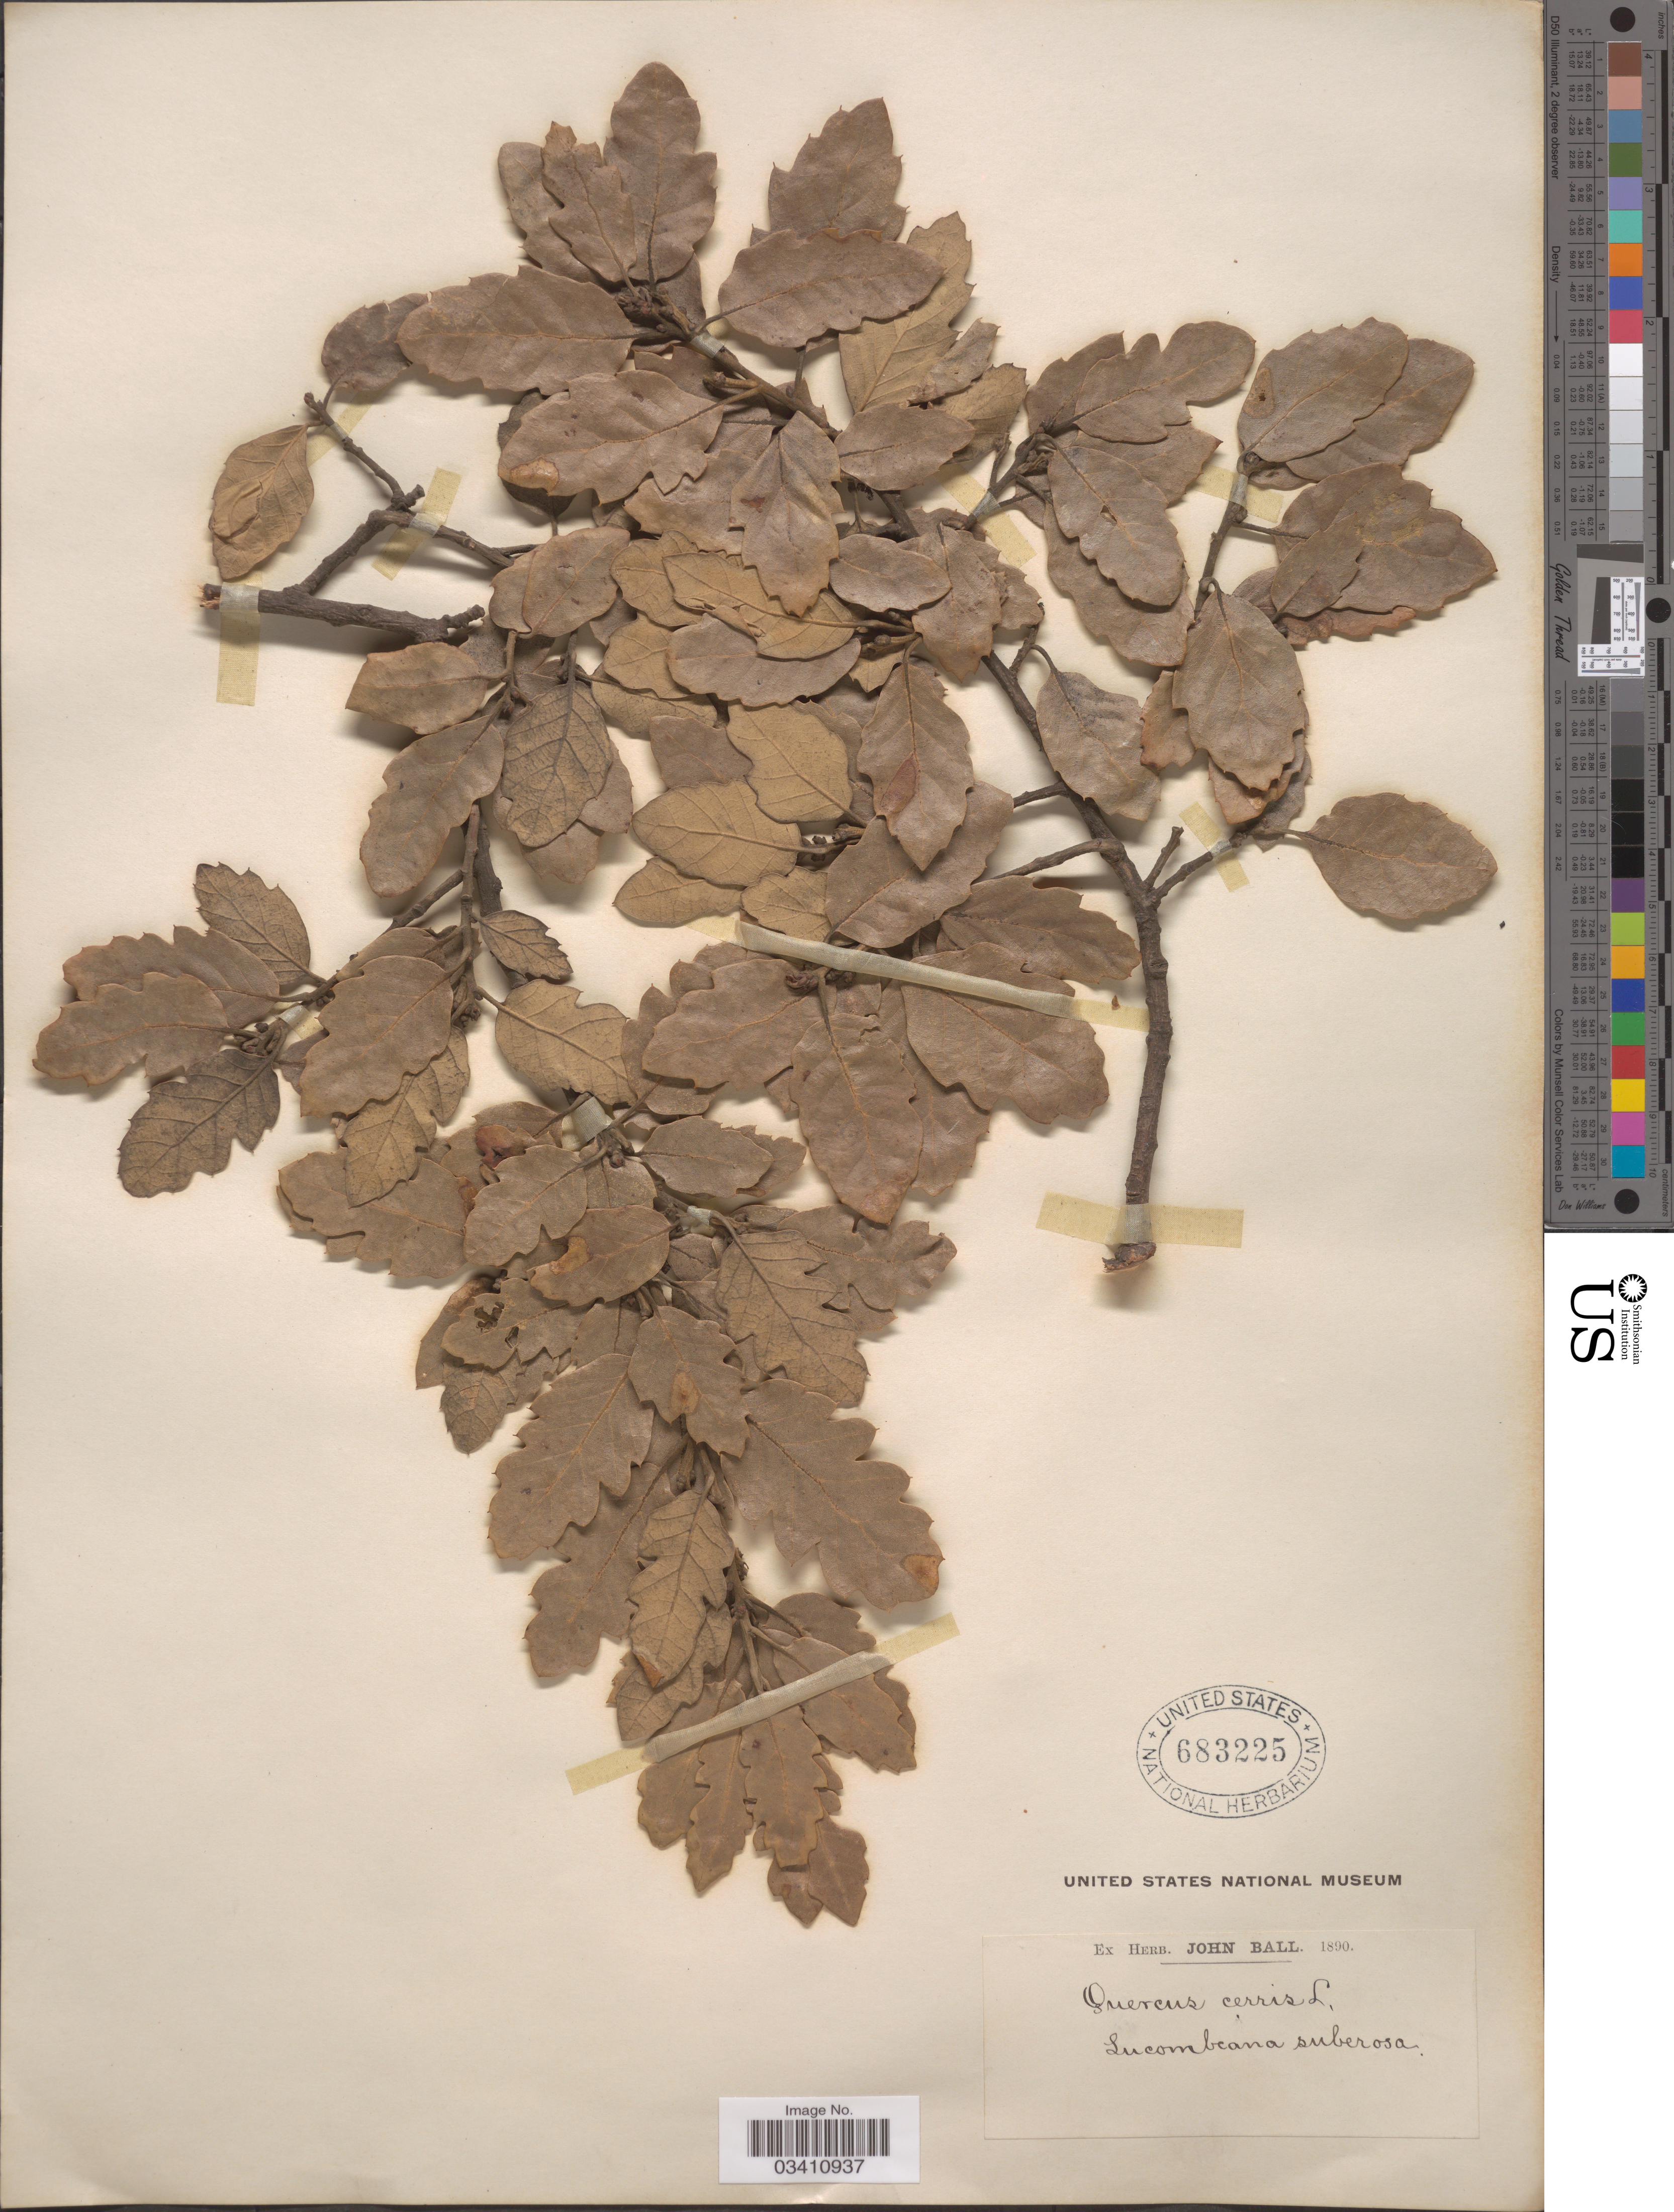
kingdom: Plantae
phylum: Tracheophyta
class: Magnoliopsida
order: Fagales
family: Fagaceae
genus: Quercus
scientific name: Quercus cerris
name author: L.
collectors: ex herb. John Ball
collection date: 1890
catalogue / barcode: US 683225